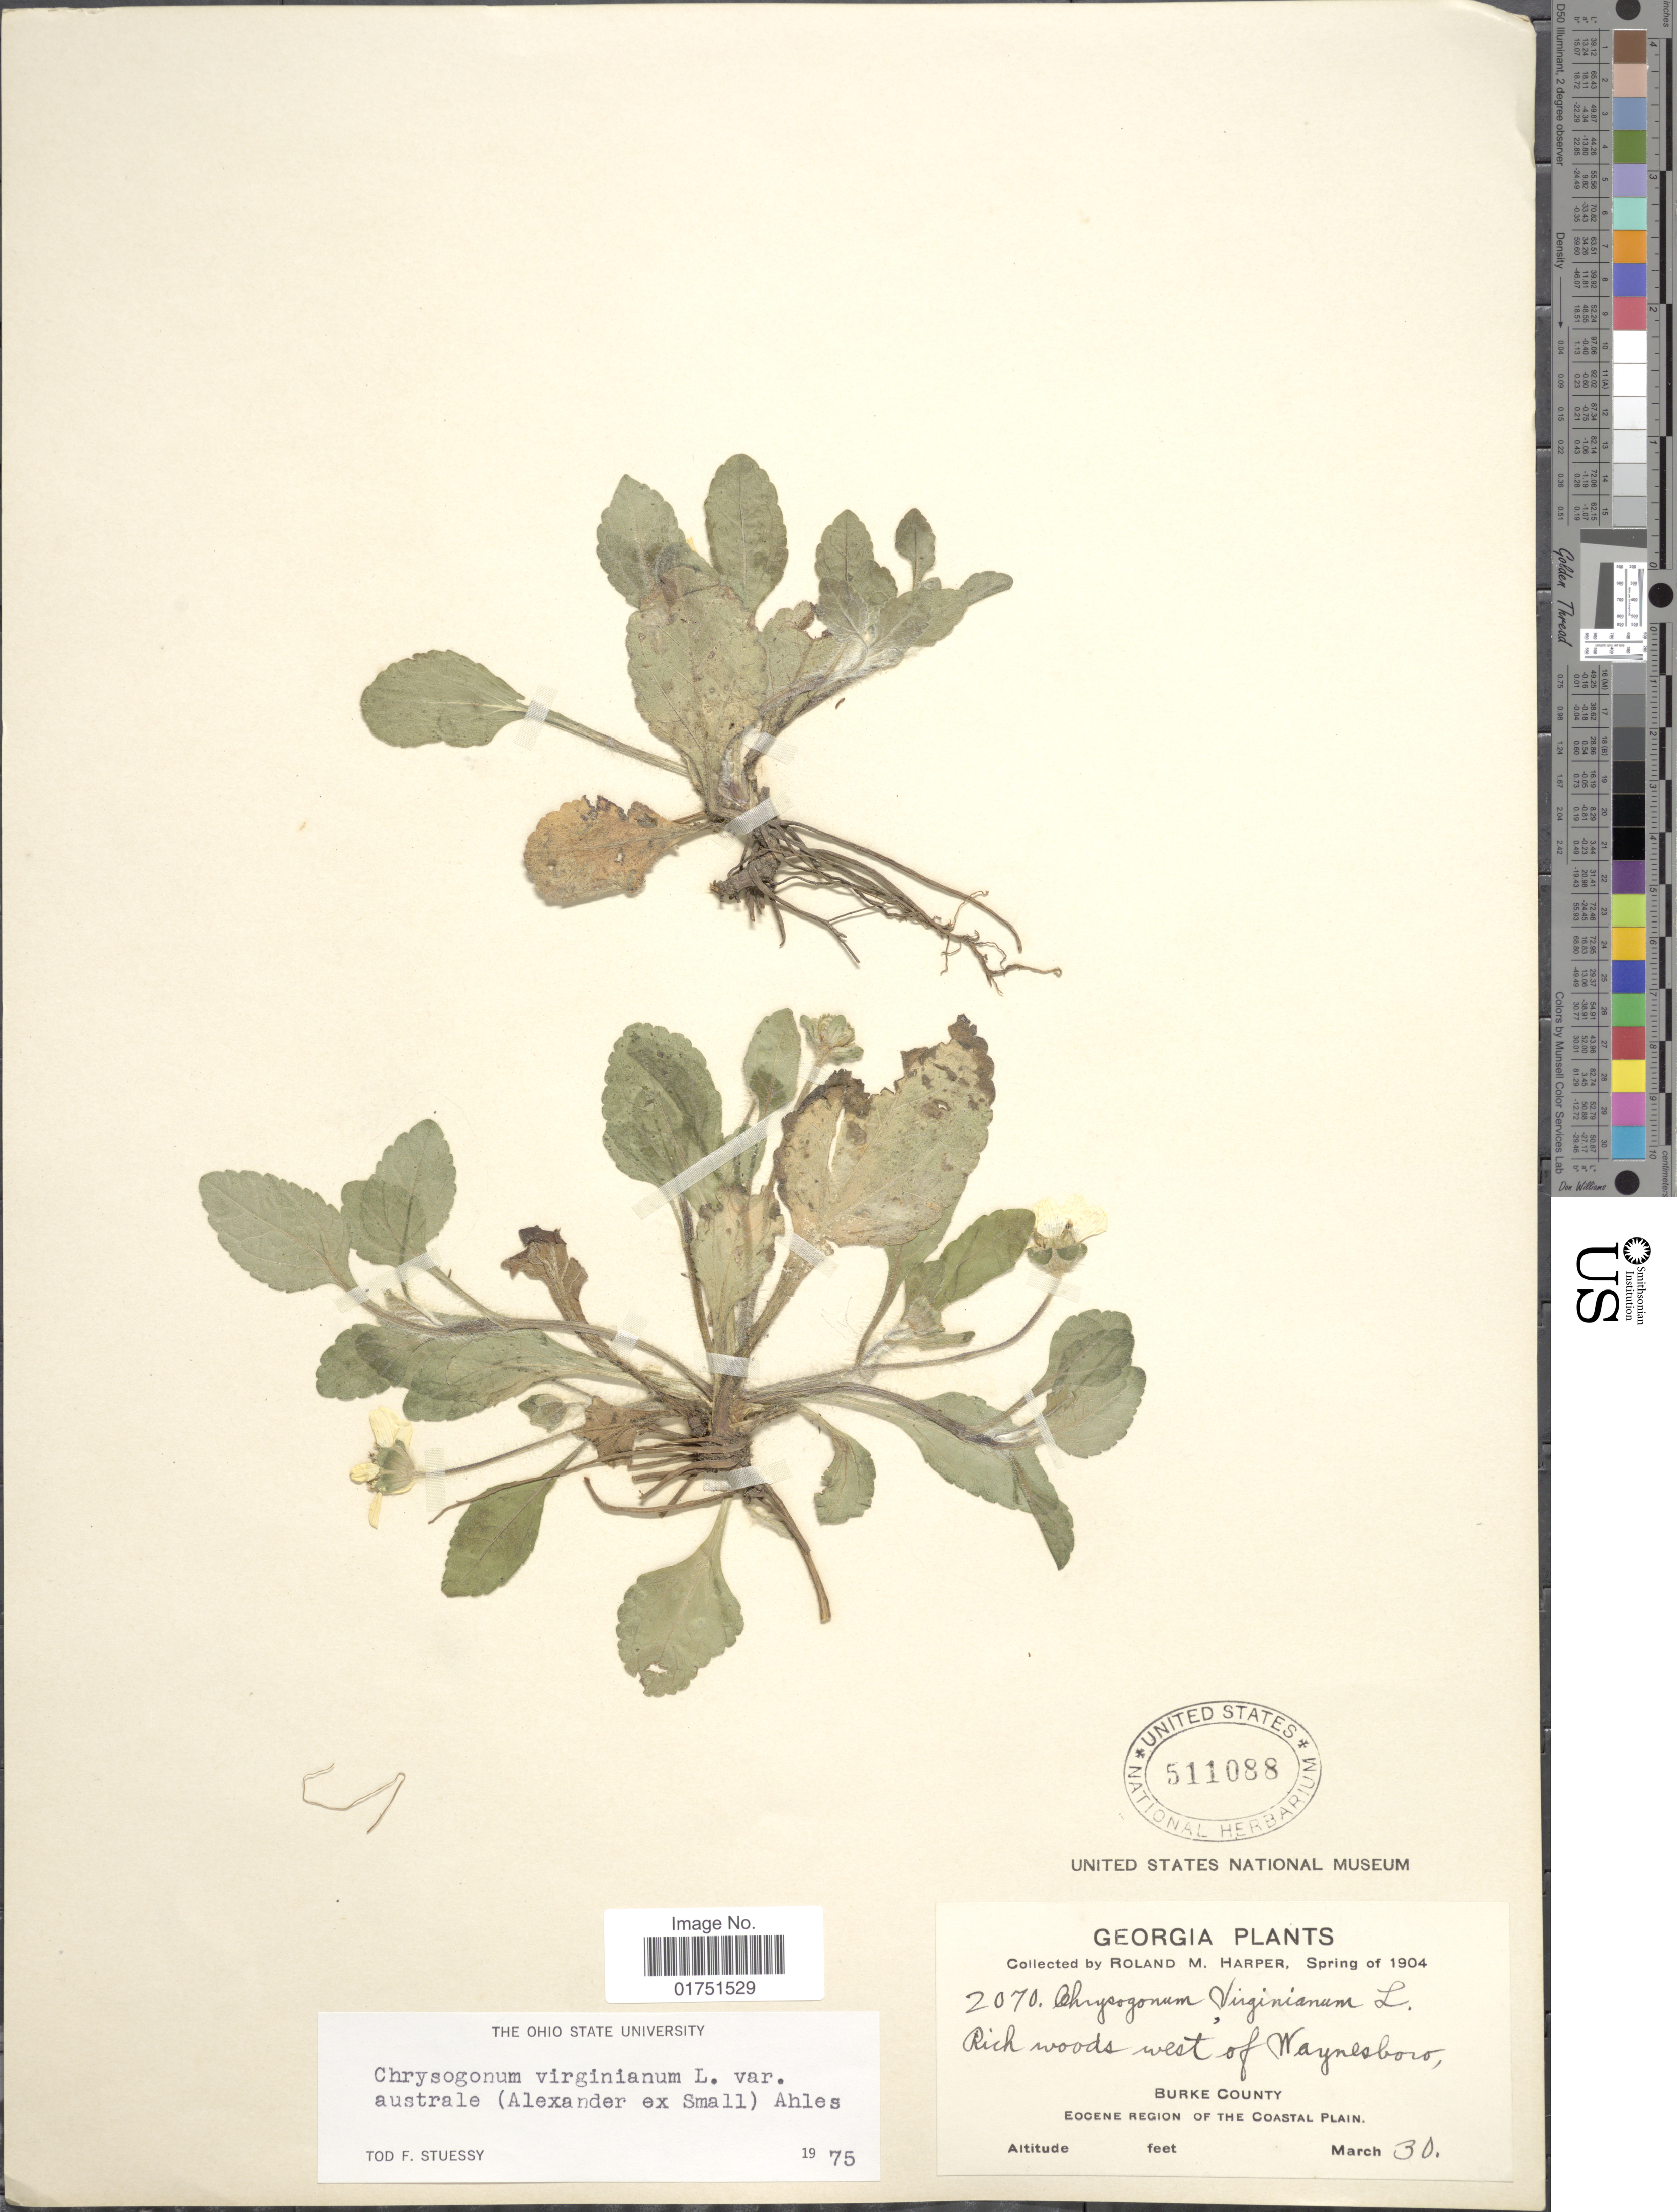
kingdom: Plantae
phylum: Tracheophyta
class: Magnoliopsida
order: Asterales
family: Asteraceae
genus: Chrysogonum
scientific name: Chrysogonum virginianum var. australe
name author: (Alexander ex Small) Ahles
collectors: R. M. Harper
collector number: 2070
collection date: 1904-03-30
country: United States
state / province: Georgia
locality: Rich woods west of Waynesboro, Burke County. Eocene Region of the Coastal Plain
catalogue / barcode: US 511088